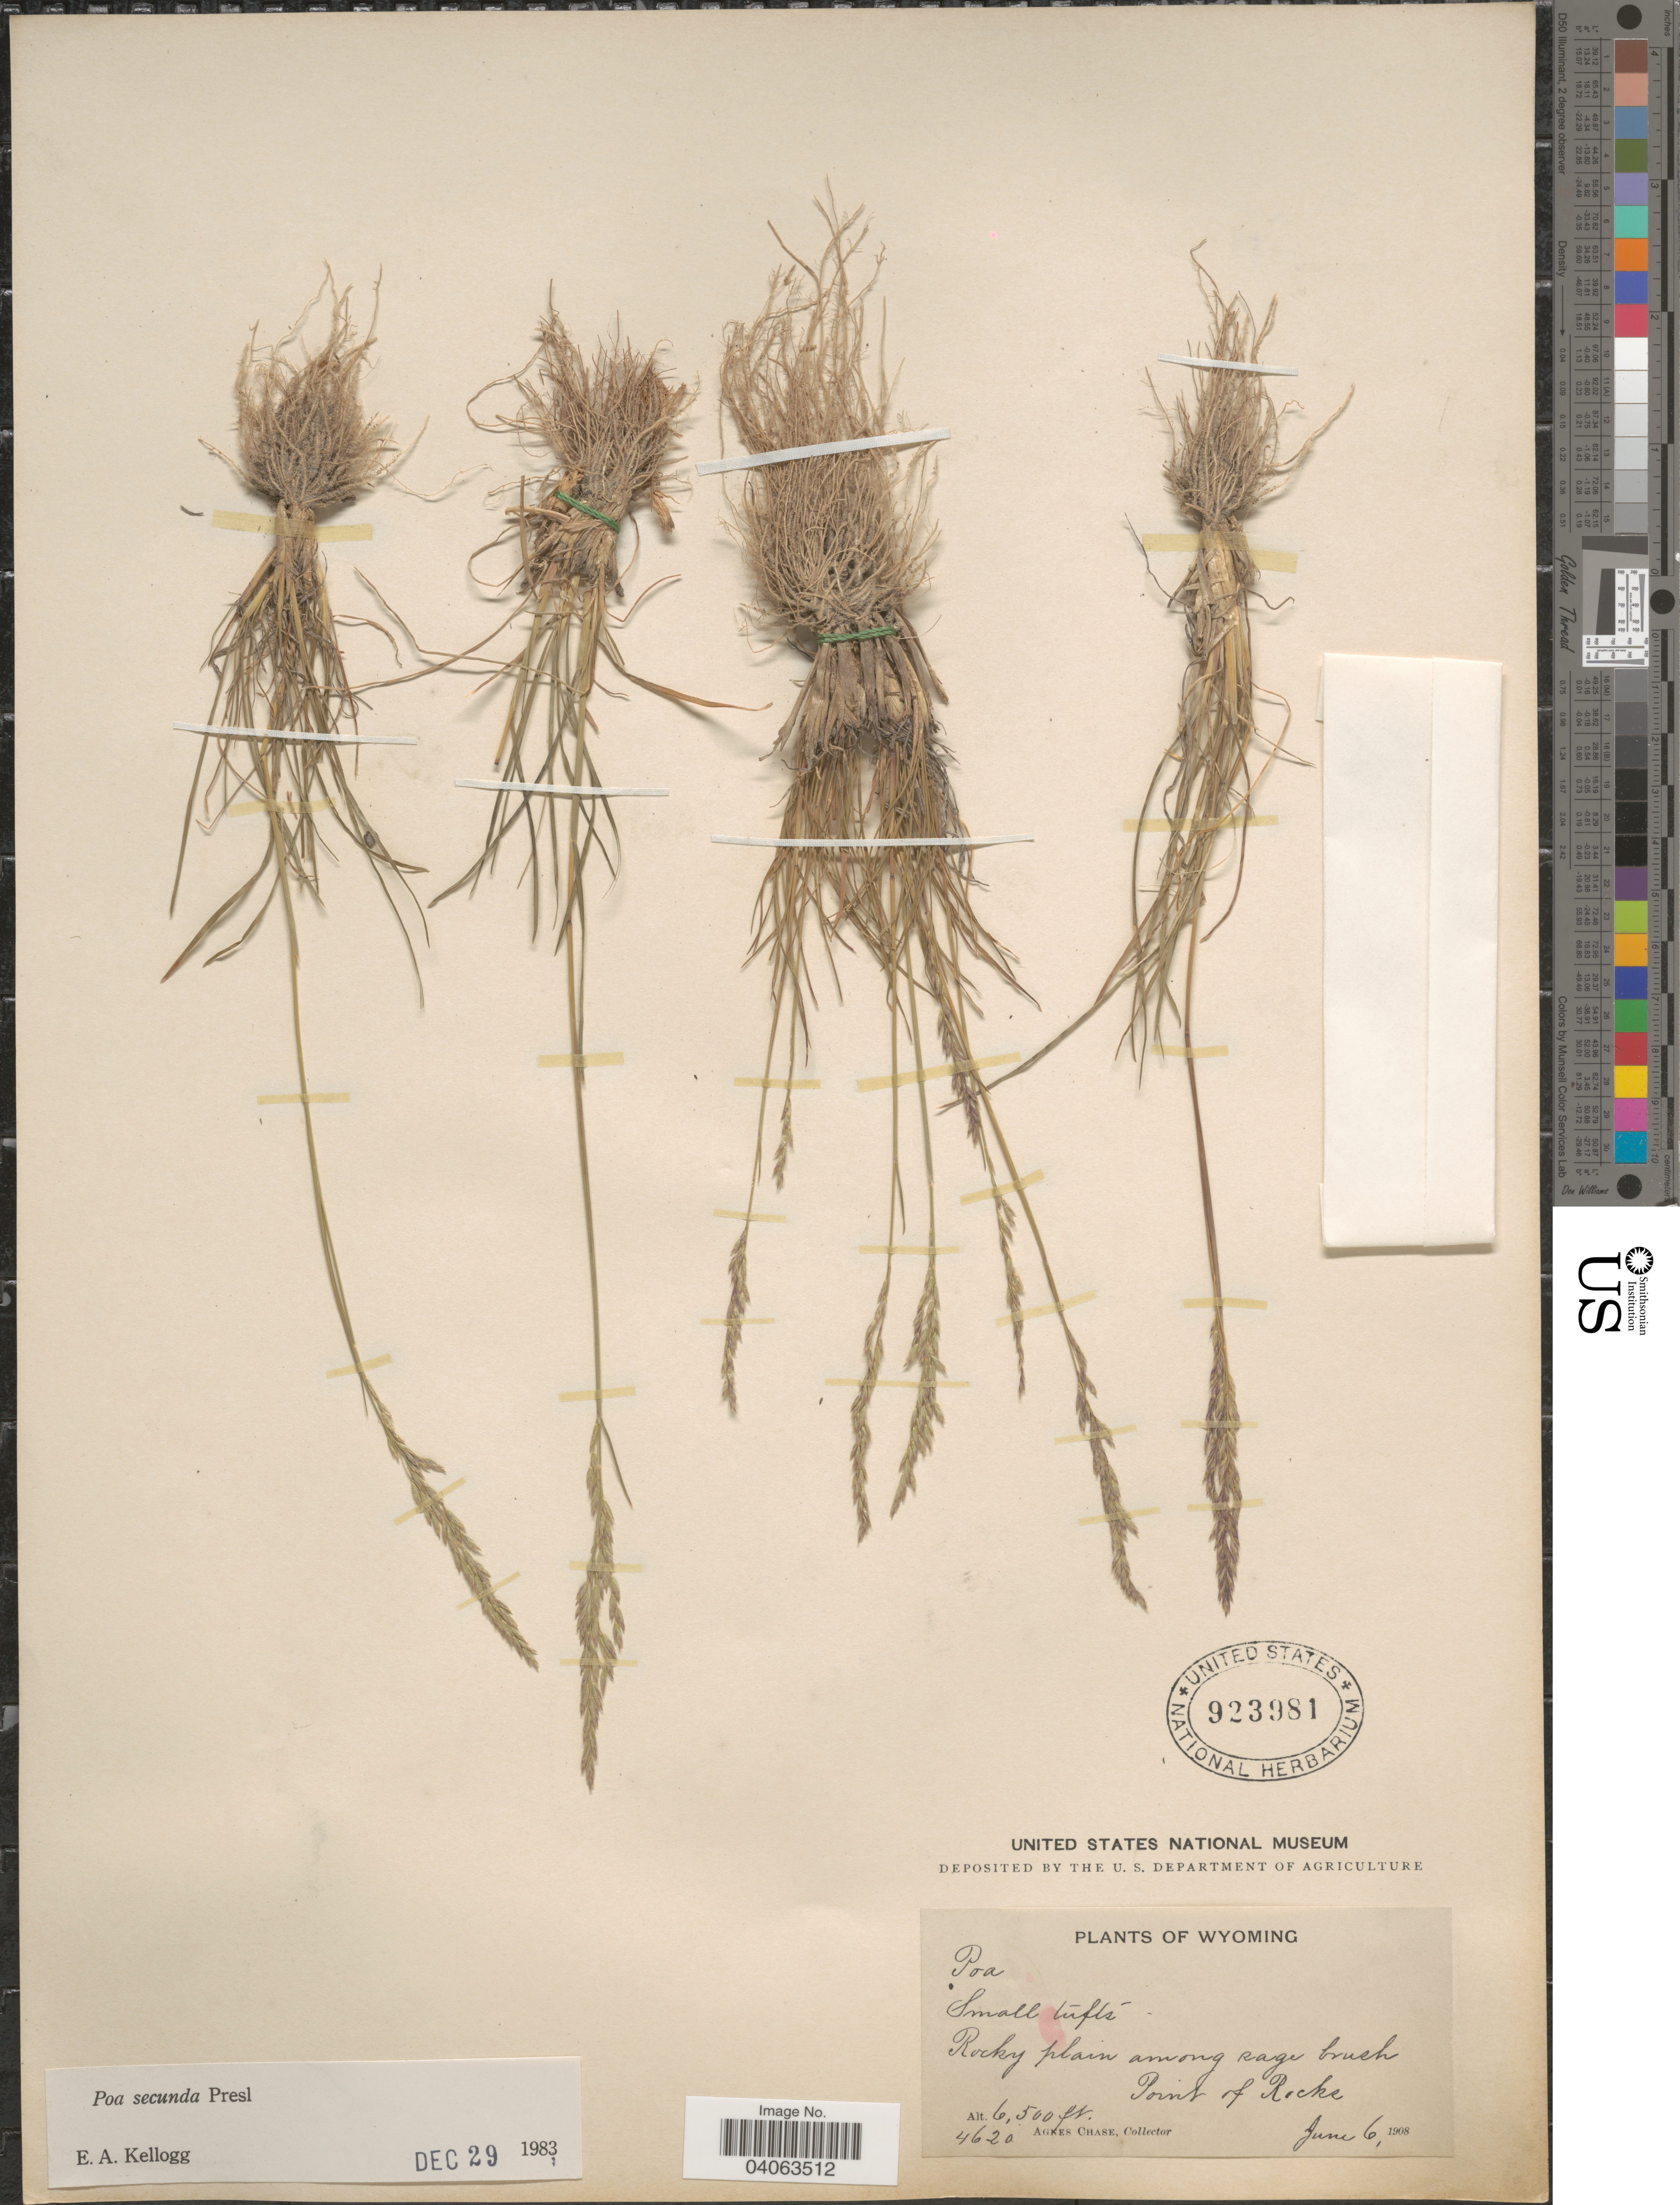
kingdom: Plantae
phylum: Tracheophyta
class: Liliopsida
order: Poales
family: Poaceae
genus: Poa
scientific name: Poa secunda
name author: J. Presl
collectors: A. Chase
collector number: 4620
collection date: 1908-06-06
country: United States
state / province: Wyoming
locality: Among sage brush, Point of Rocks.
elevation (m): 1981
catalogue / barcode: US 923981